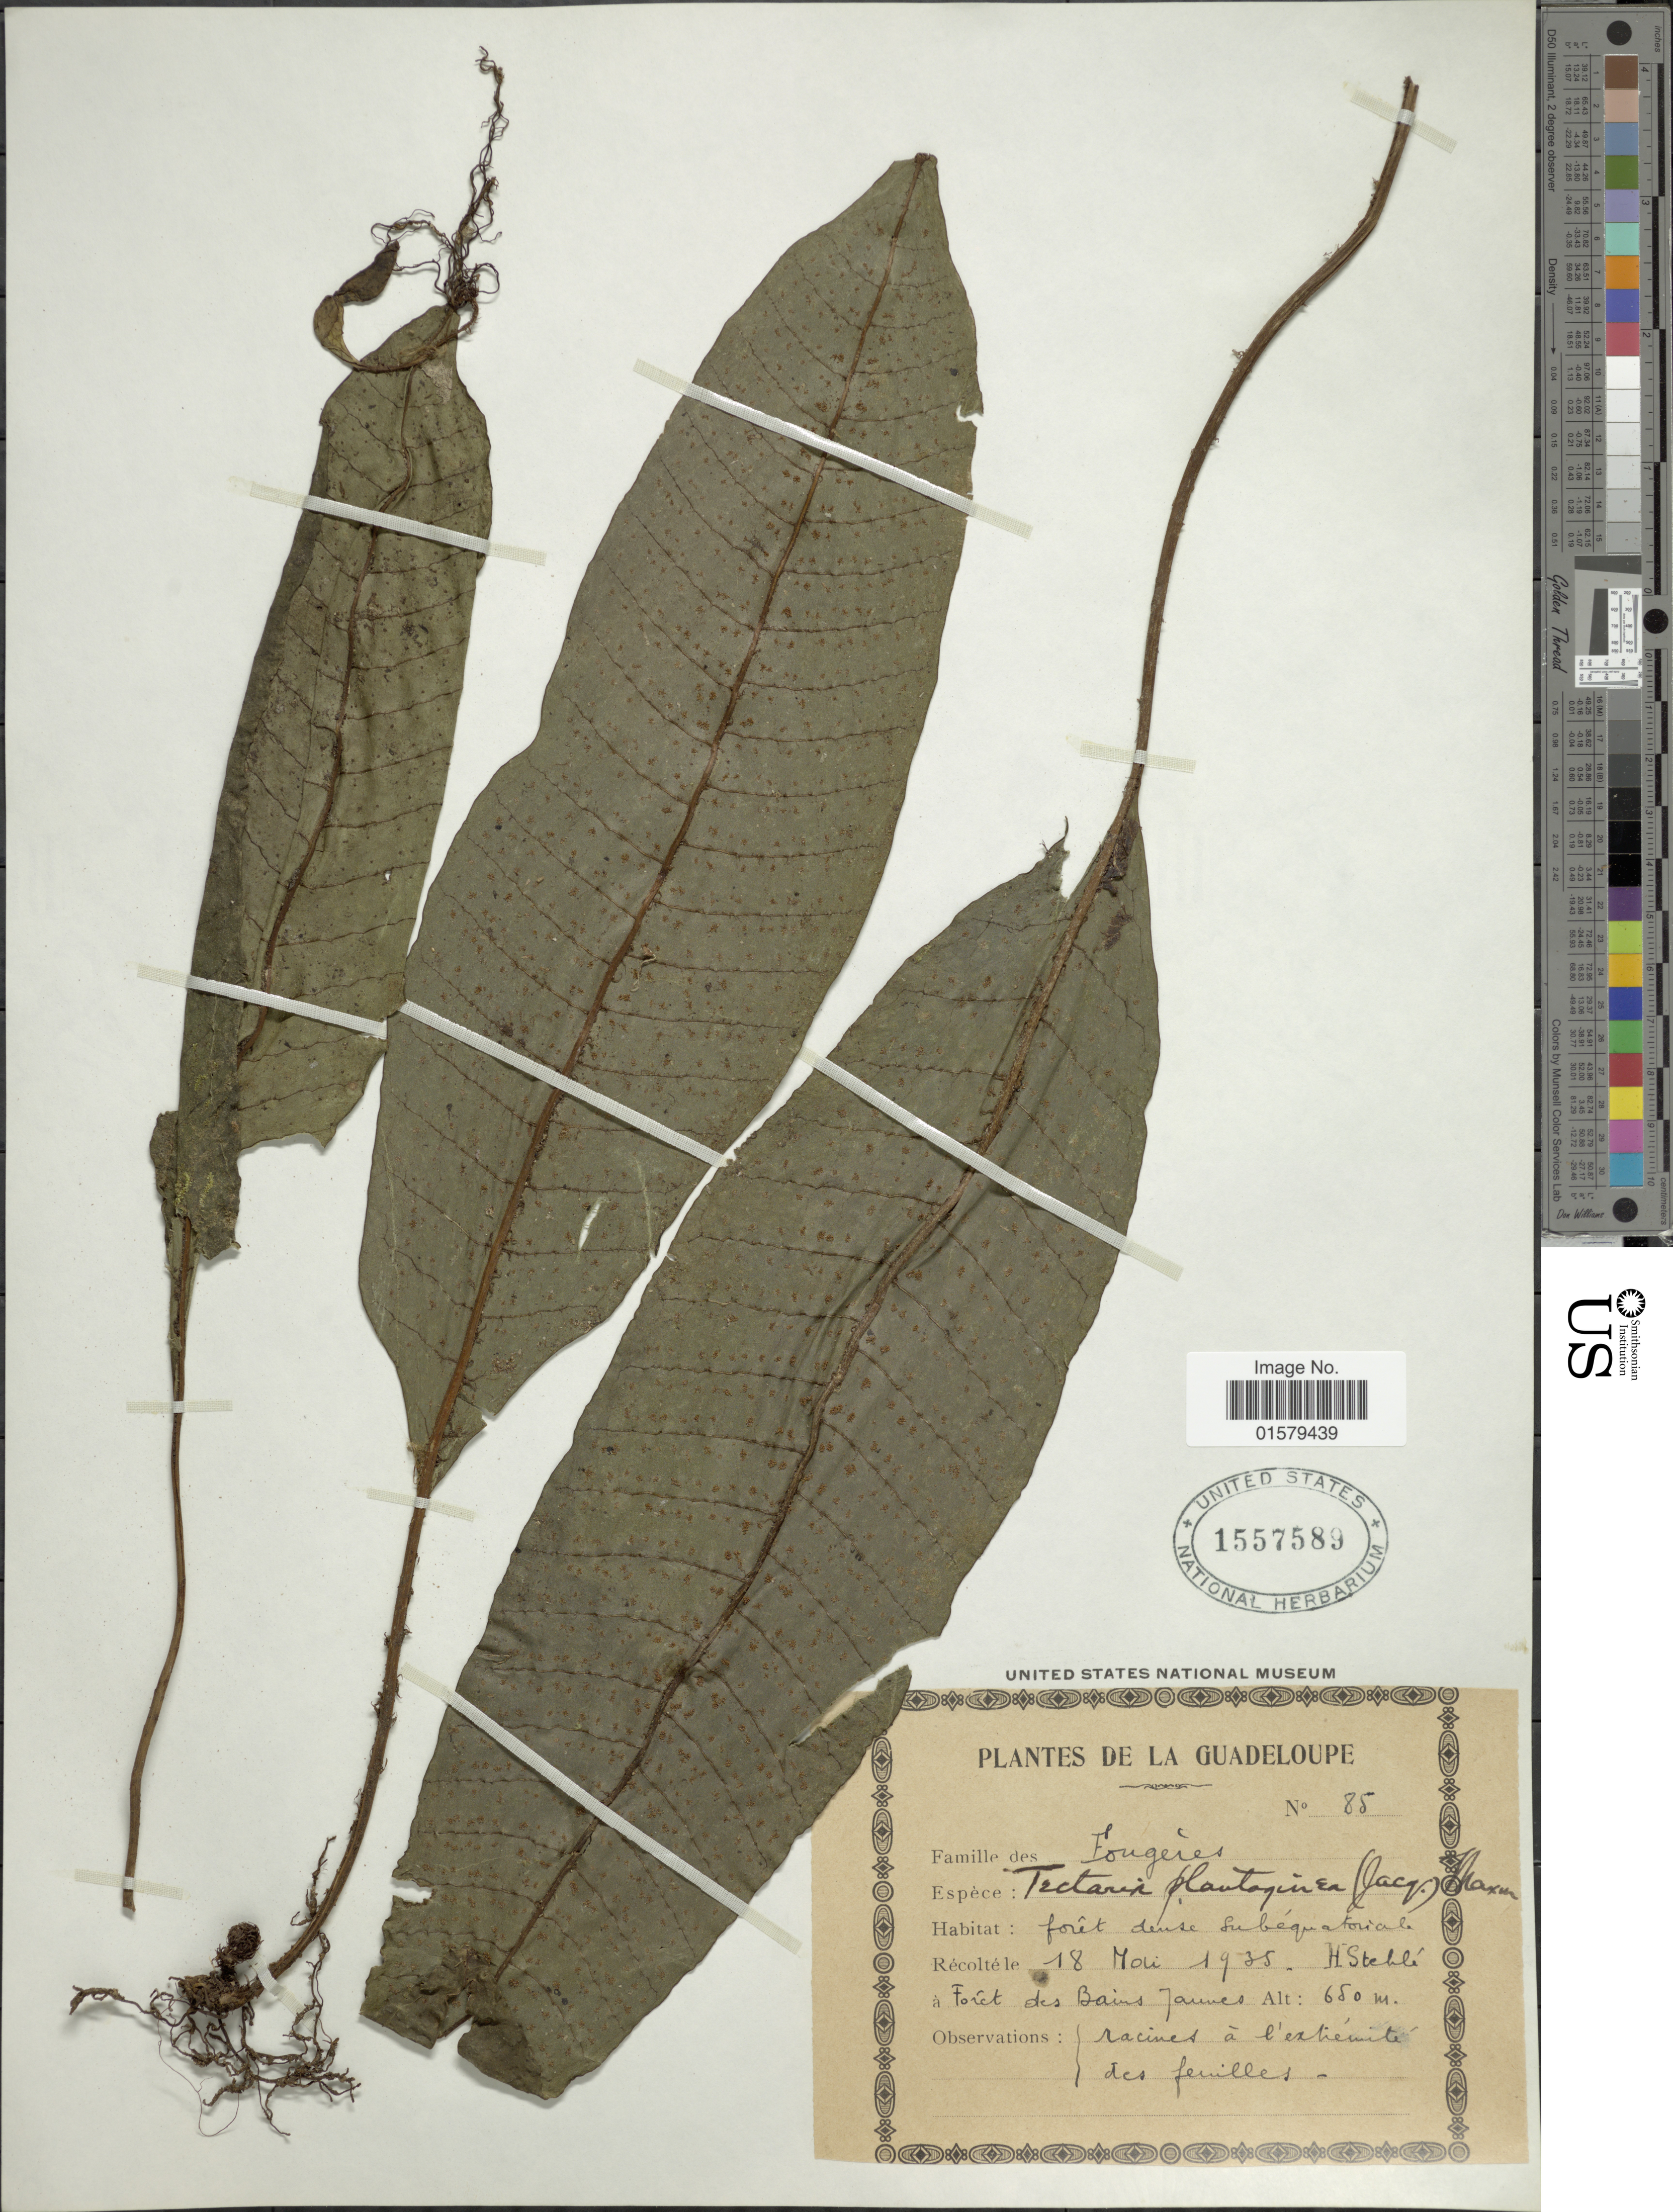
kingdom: Plantae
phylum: Tracheophyta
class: Polypodiopsida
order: Polypodiales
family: Tectariaceae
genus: Tectaria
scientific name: Tectaria plantaginea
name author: (Jacq.) Maxon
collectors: H. Stehlé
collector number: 85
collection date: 1935-05-18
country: Guadeloupe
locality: Forêt des Bains Jaunes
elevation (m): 650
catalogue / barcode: US 1557589